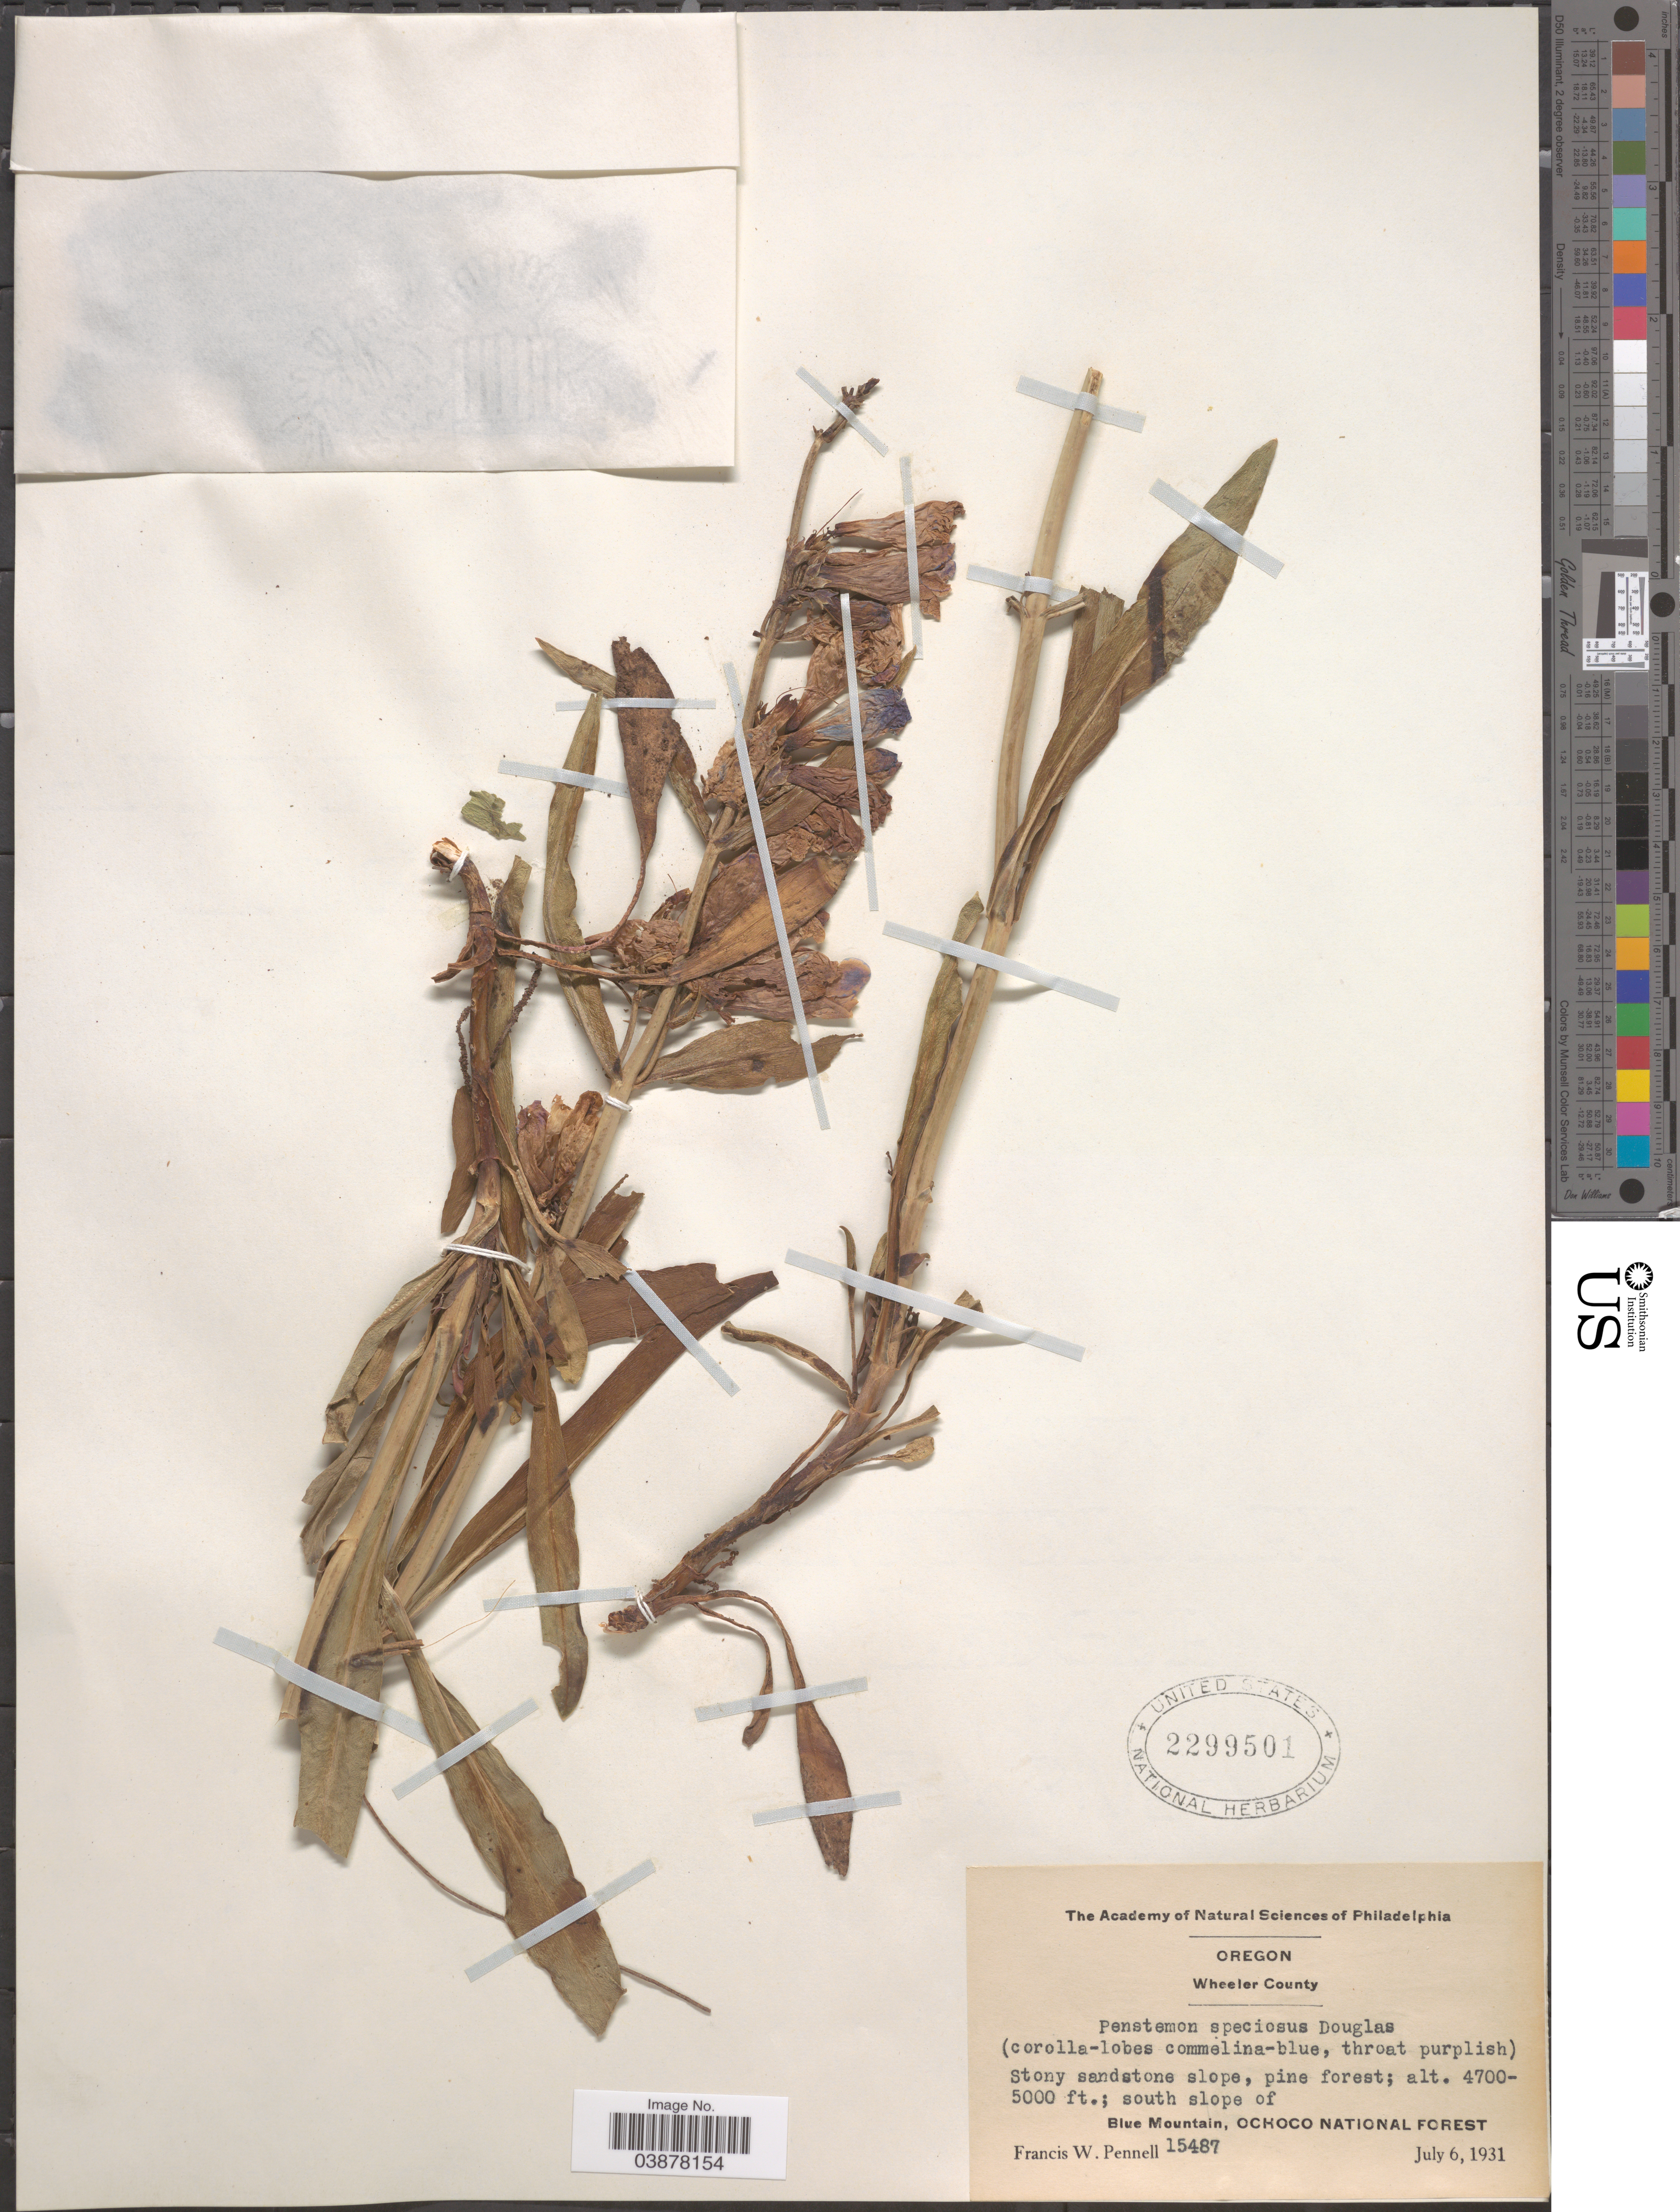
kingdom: Plantae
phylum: Tracheophyta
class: Magnoliopsida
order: Lamiales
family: Plantaginaceae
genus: Penstemon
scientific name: Penstemon speciosus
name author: Douglas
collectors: F. W. Pennell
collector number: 15487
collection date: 1931-07-06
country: United States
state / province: Oregon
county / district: Wheeler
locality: Wheeler County. South slope of Blue Mountain, Ochoco National Forest.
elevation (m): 1433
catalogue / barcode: US 2299501